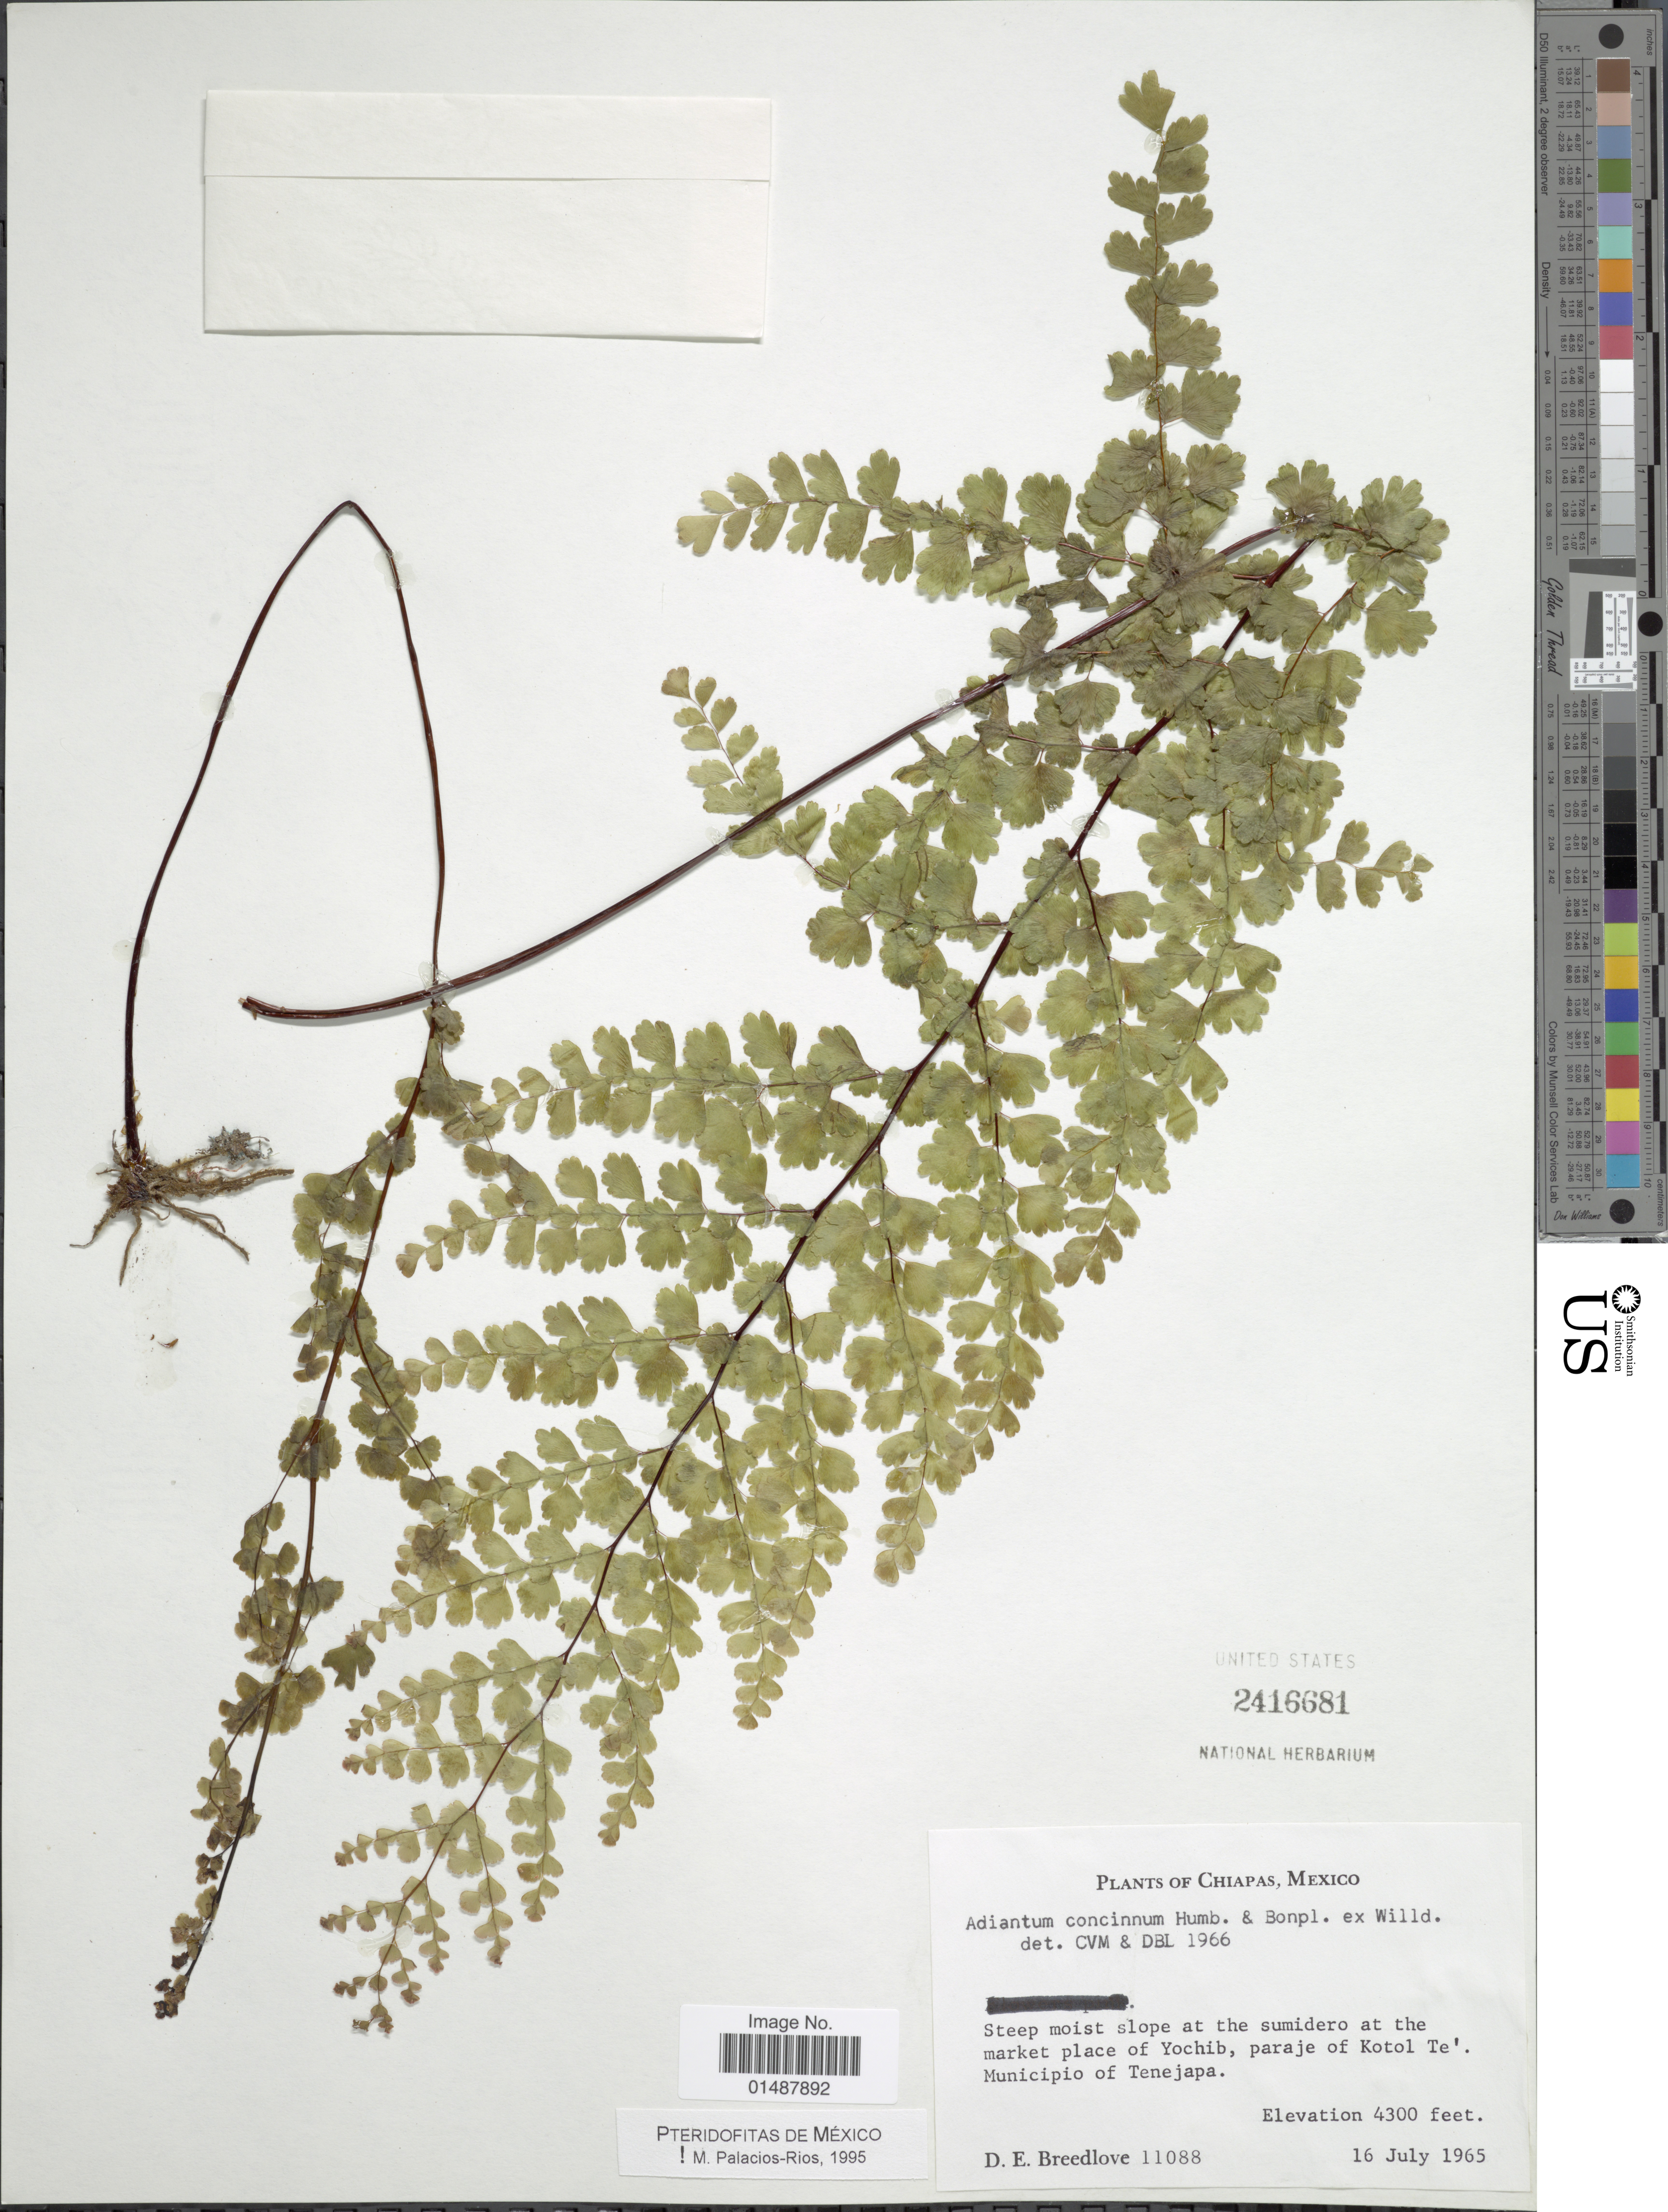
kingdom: Plantae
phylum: Tracheophyta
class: Polypodiopsida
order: Polypodiales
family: Pteridaceae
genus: Adiantum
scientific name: Adiantum concinnum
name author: Humb. & Bonpl. ex Willd.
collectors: D. E. Breedlove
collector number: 11088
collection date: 1965-07-16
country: Mexico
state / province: Chiapas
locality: Steep moist slope at the sumidero at the market place of Yochib, paraje of Kotol Te', Municipio of Tenejapa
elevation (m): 1311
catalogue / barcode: US 2416681